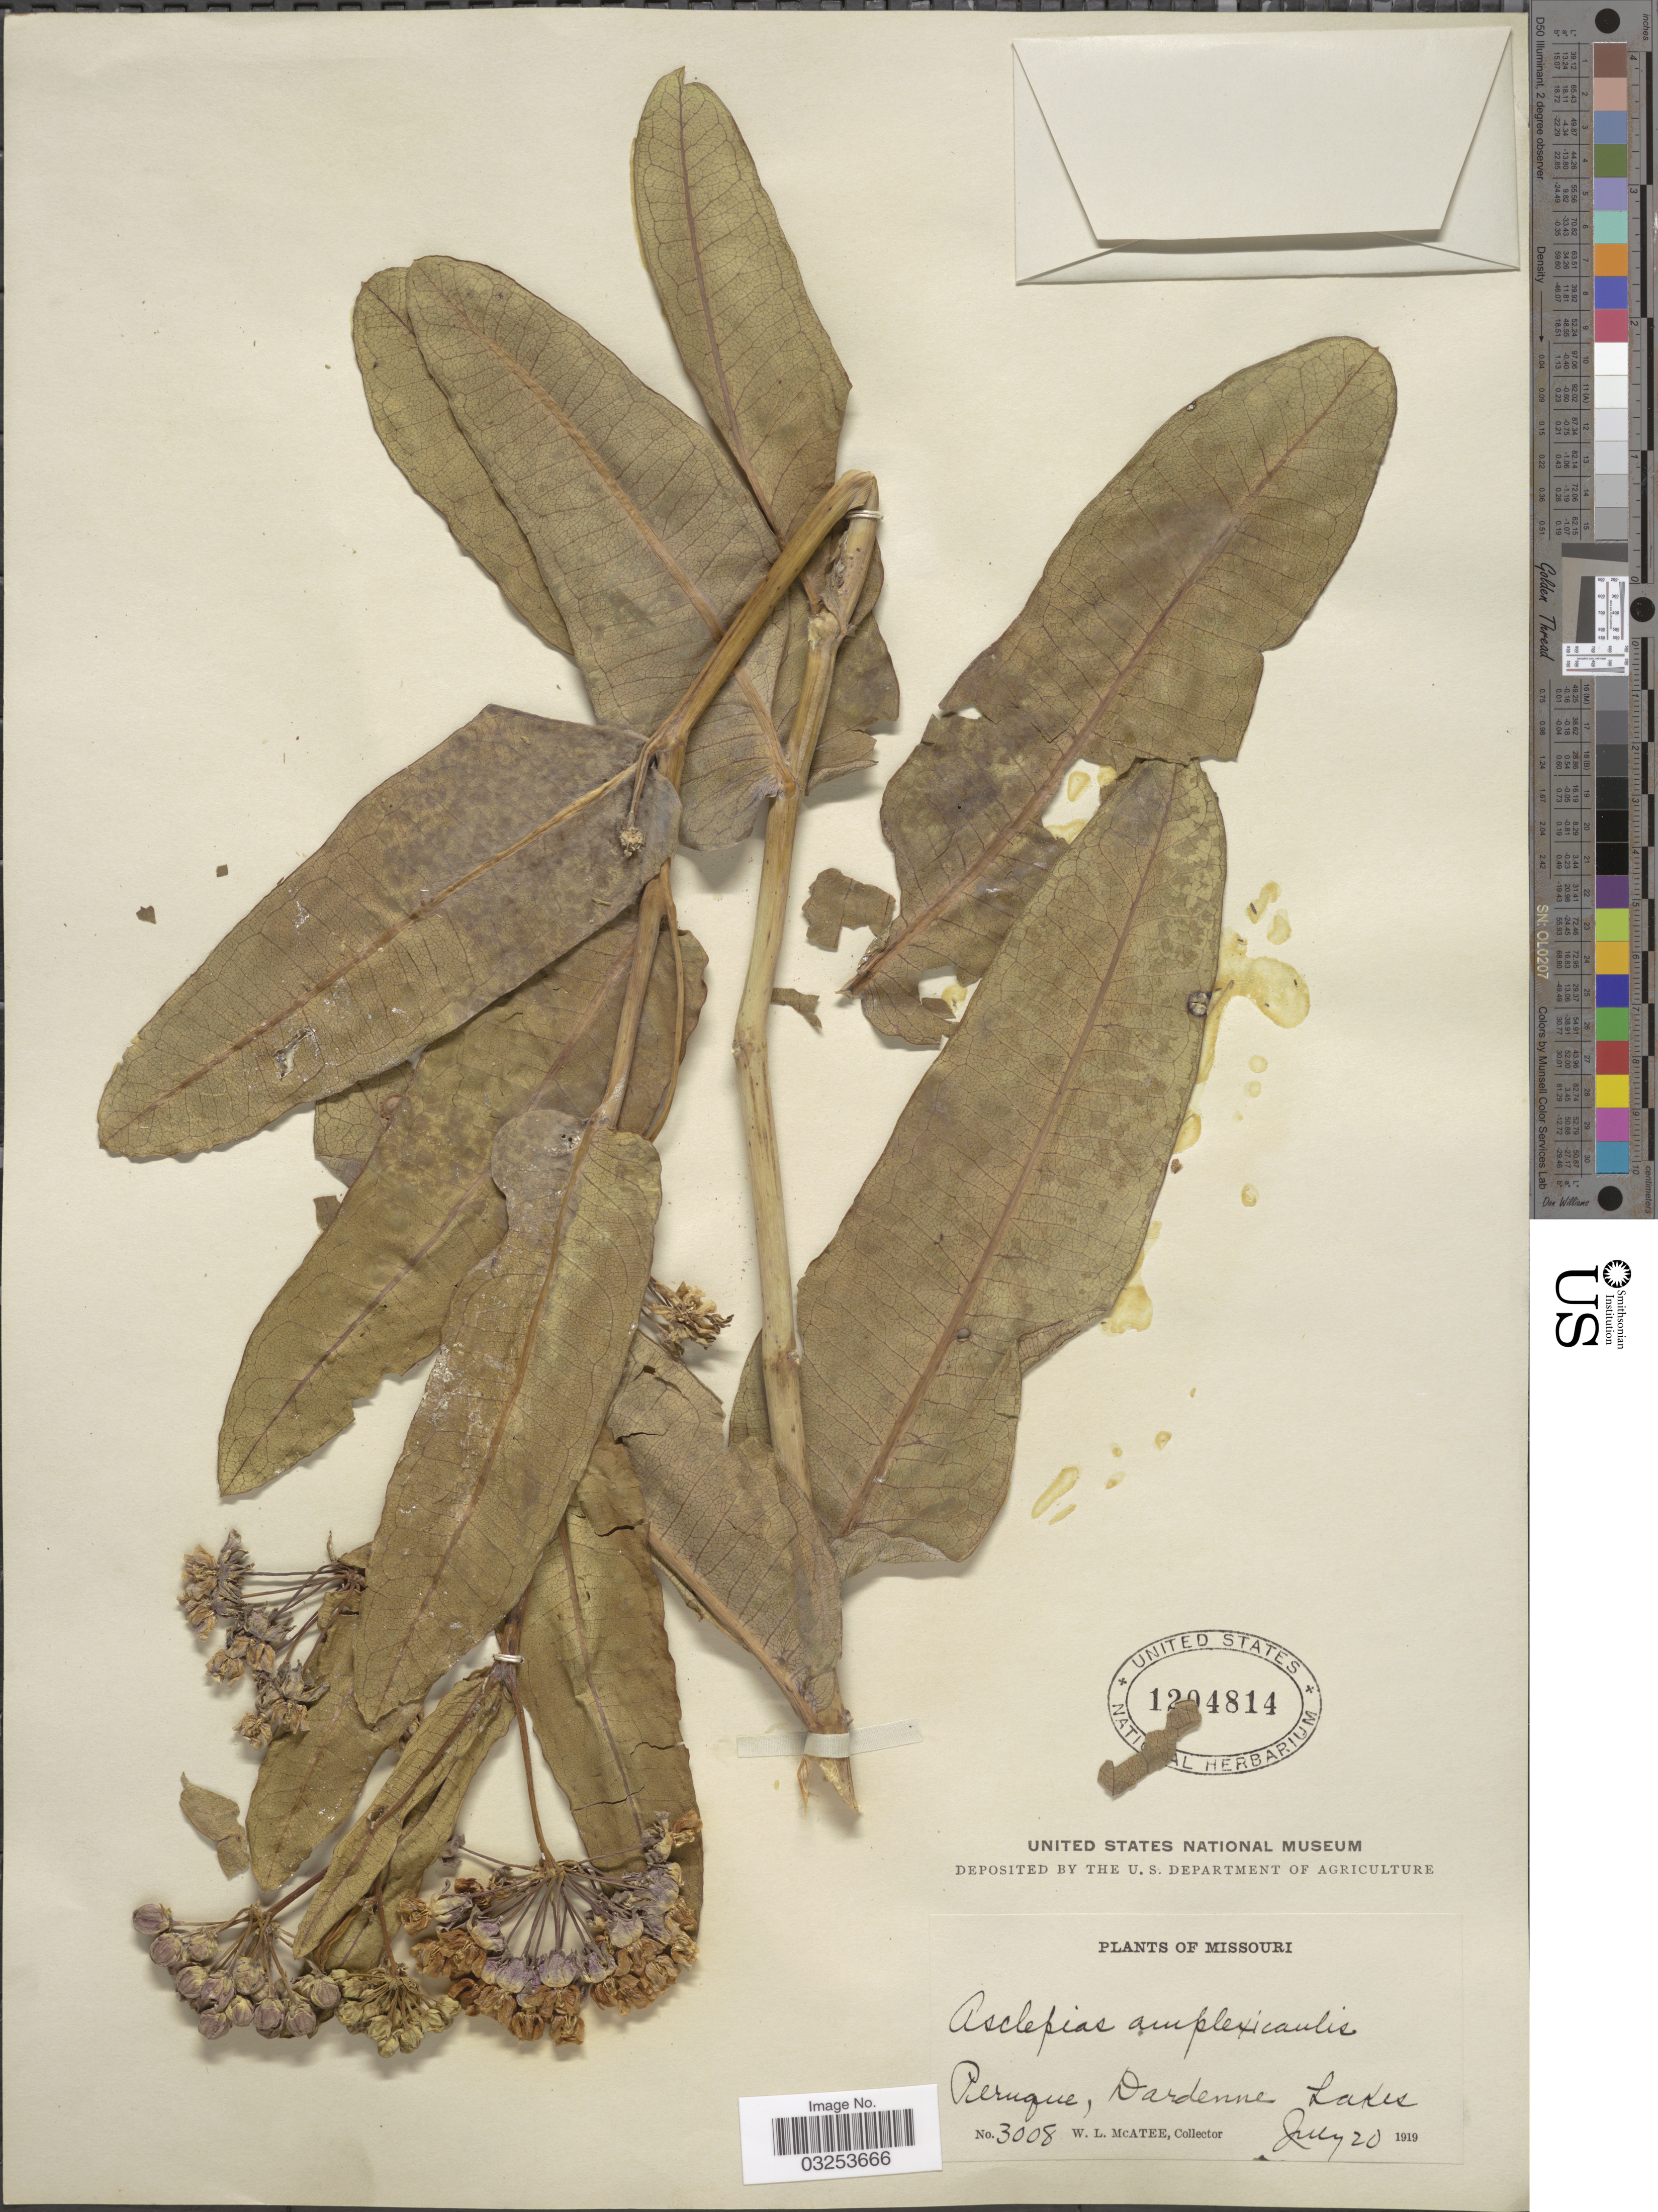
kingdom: Plantae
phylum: Tracheophyta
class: Magnoliopsida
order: Gentianales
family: Apocynaceae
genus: Asclepias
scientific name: Asclepias amplexicaulis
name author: J. Small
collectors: W. McAtee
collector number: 3008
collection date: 1919-07-20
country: United States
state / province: Missouri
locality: Peruque, Dardenne.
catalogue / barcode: US 1204814